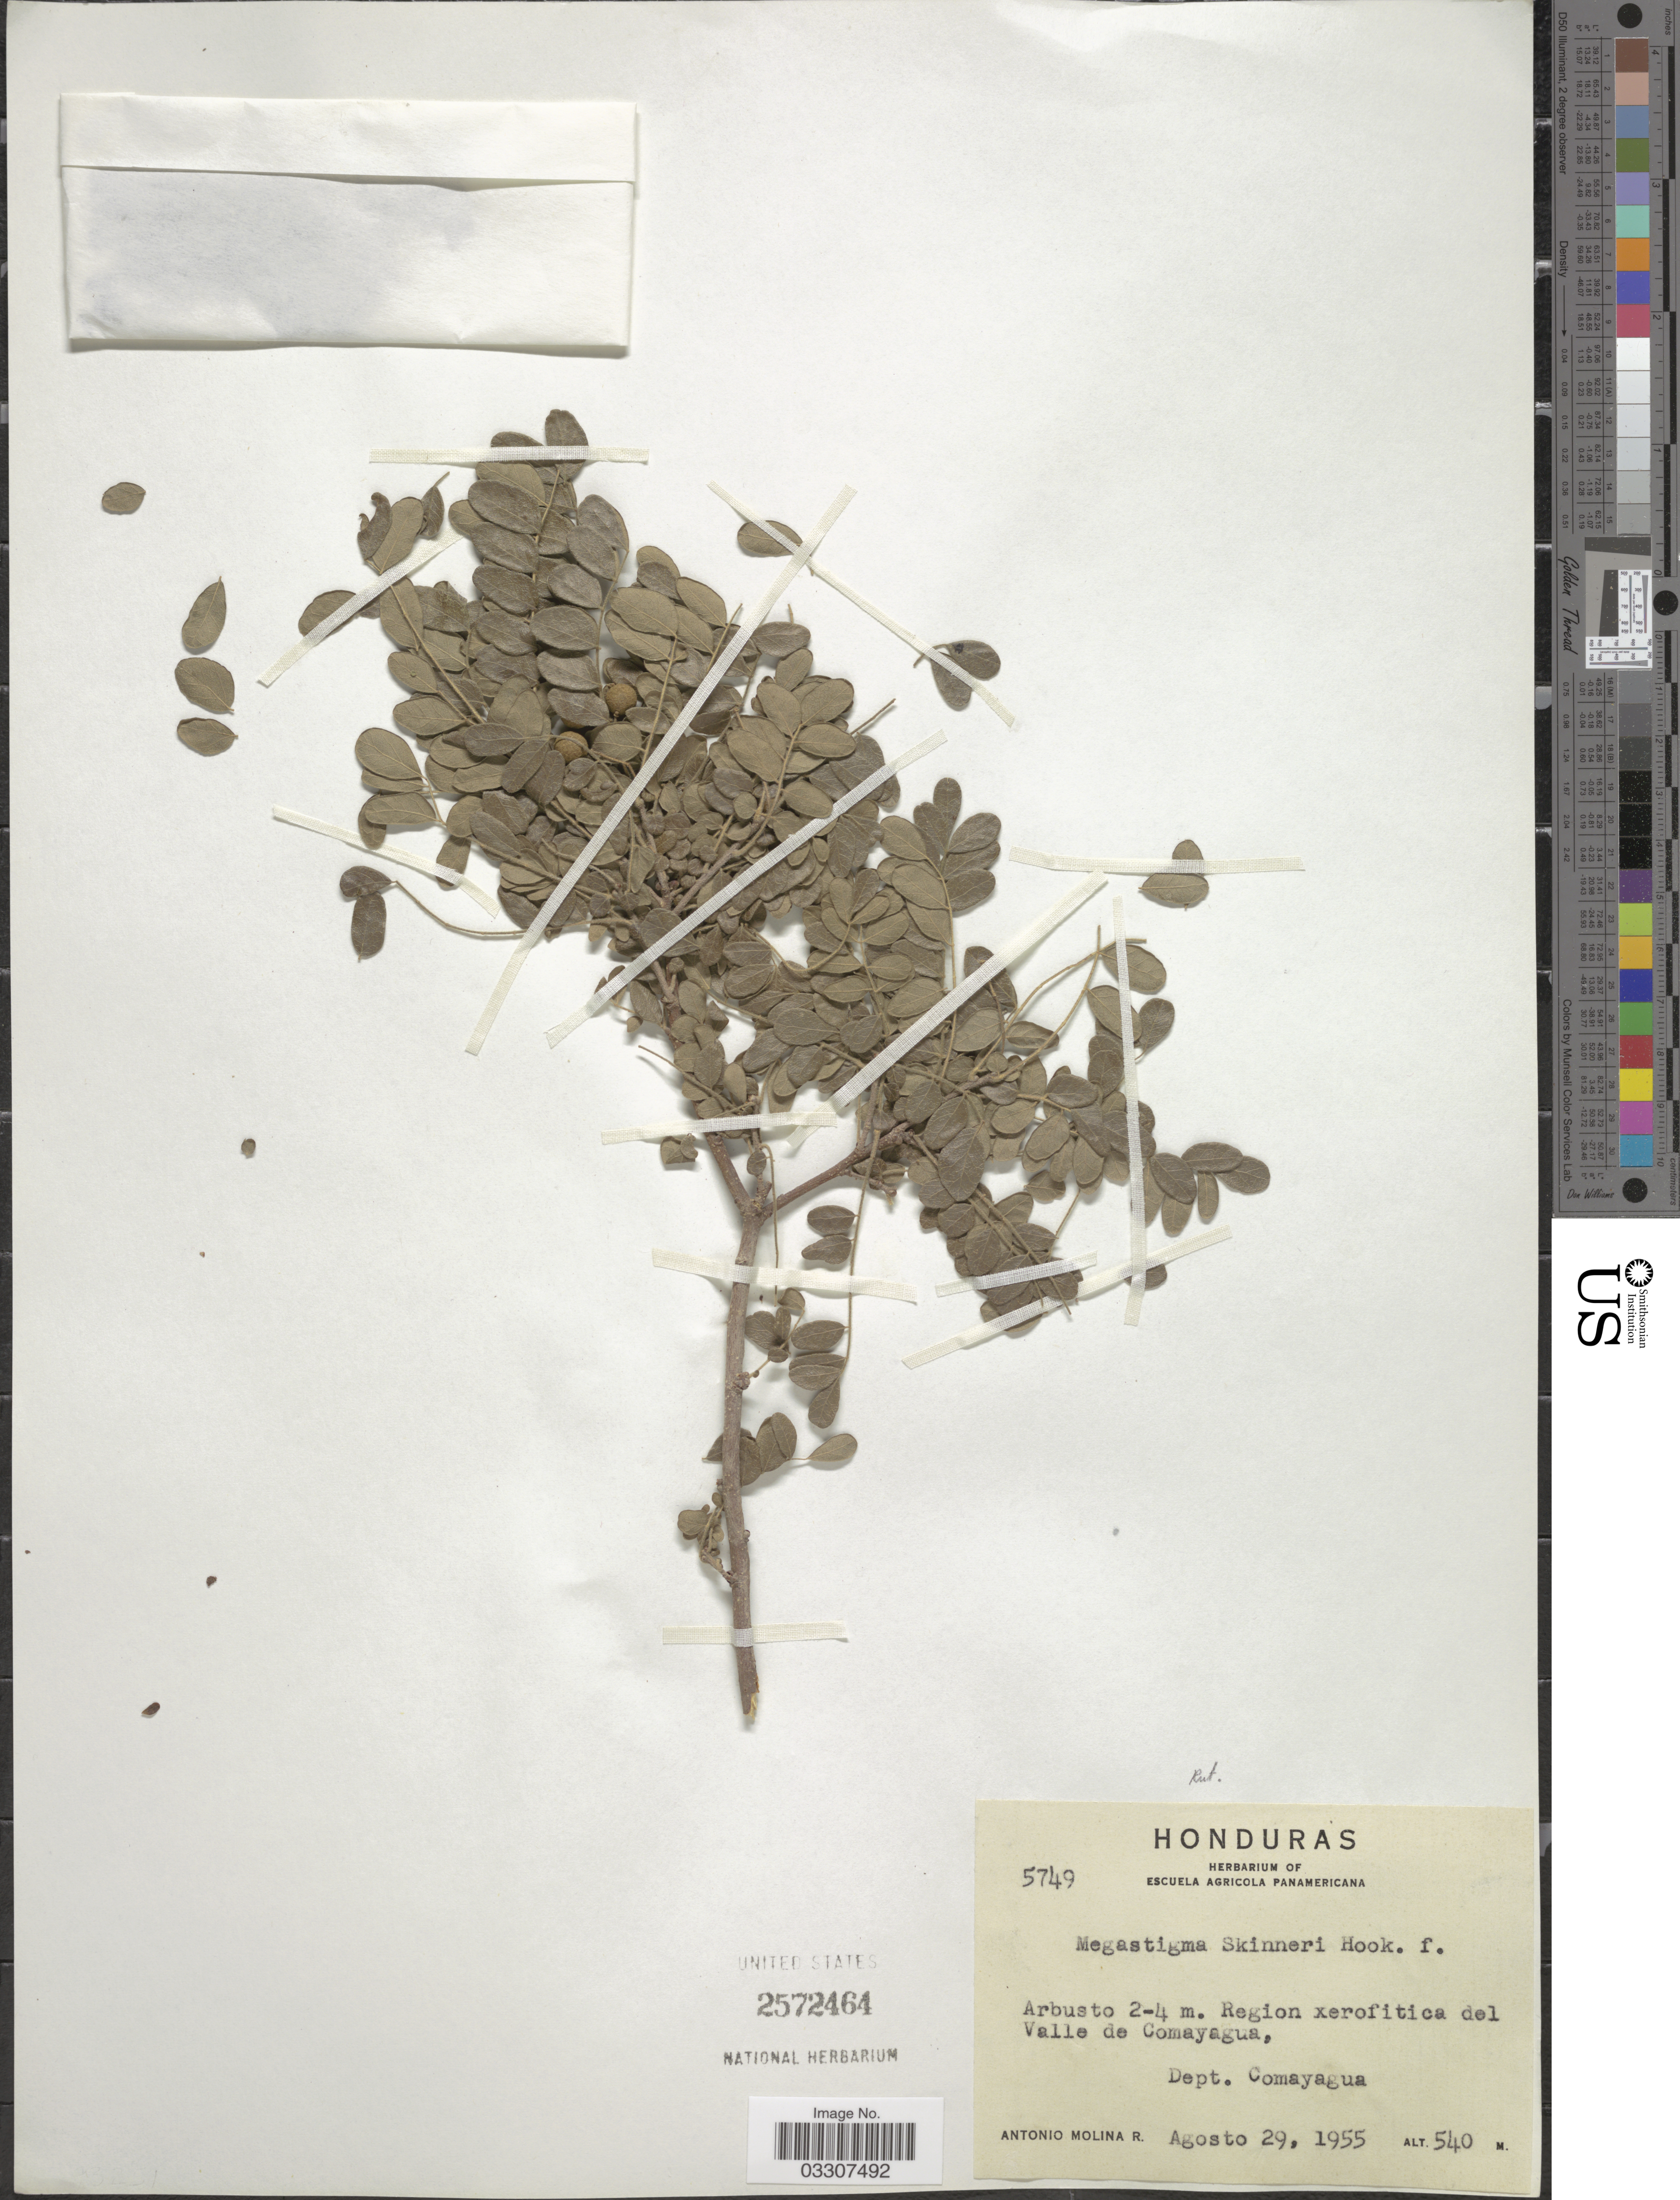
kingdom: Plantae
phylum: Tracheophyta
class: Magnoliopsida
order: Sapindales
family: Rutaceae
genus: Megastigma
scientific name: Megastigma skinneri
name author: Hook. f.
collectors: A. Molina R.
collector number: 5749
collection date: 1955-08-29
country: Honduras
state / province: Comayagua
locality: Region xerofitica del Valle de Comayagua, Dept. Comayagua.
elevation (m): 540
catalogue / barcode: US 2572464